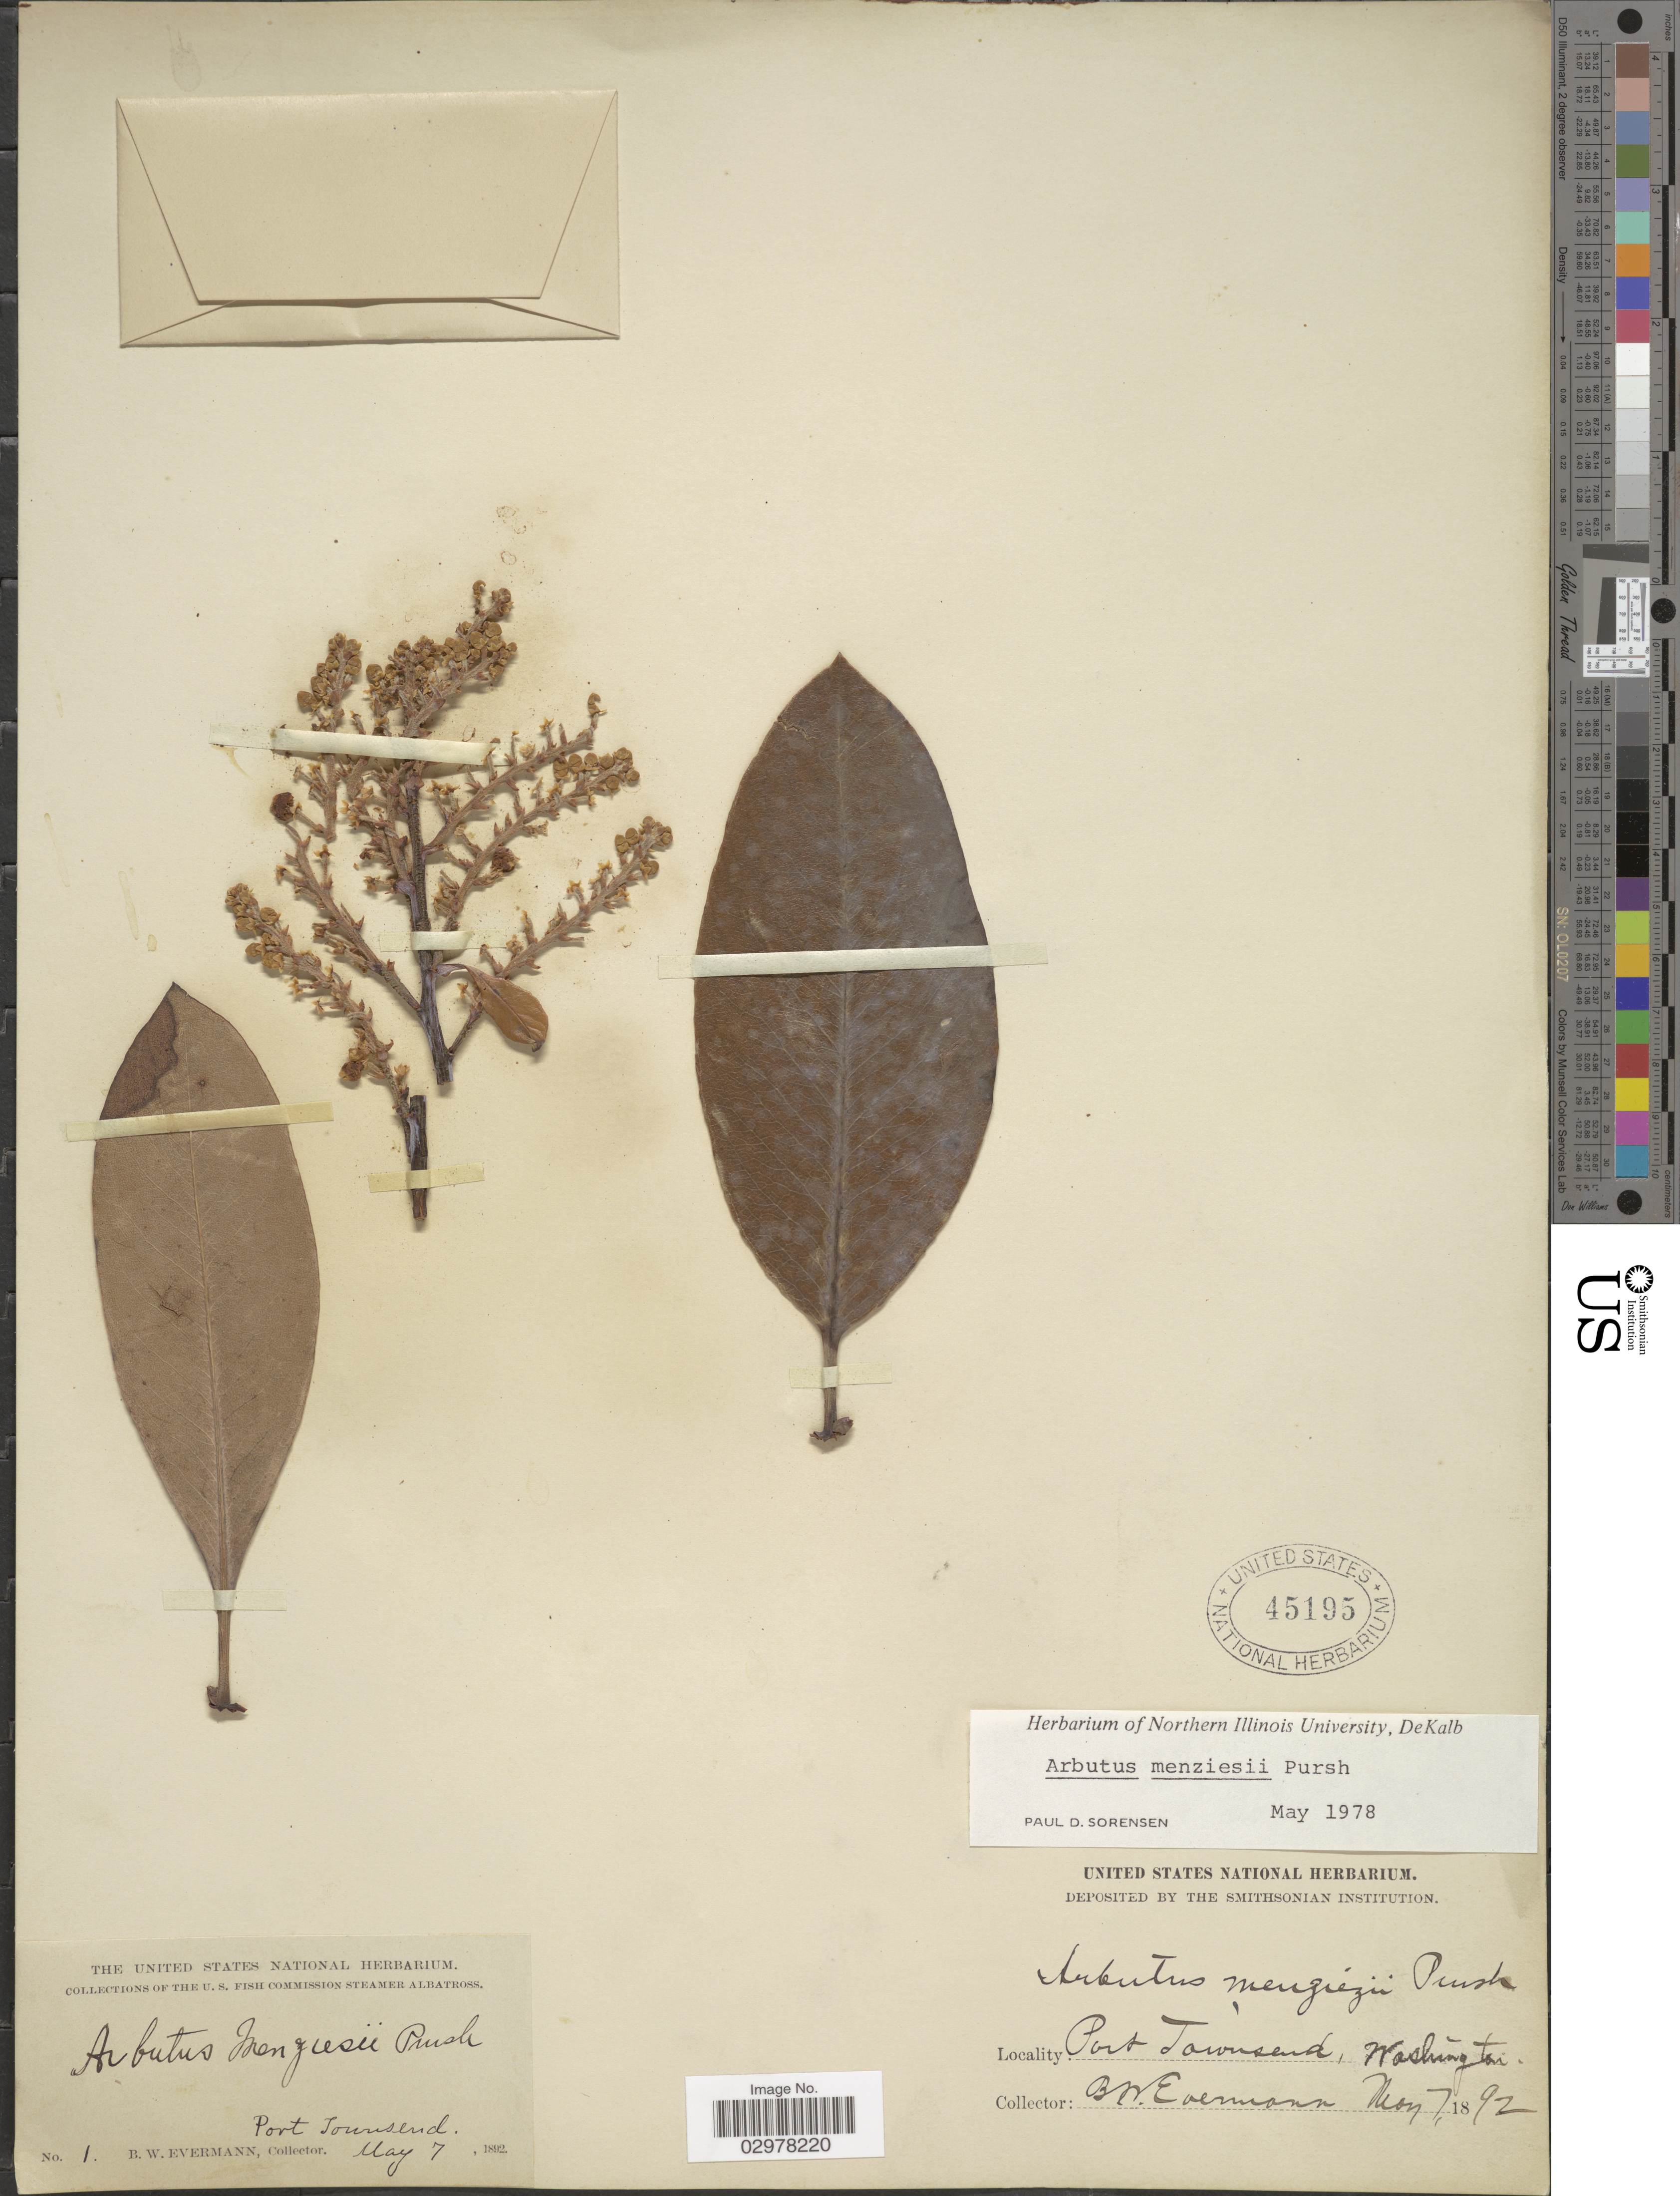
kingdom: Plantae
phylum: Tracheophyta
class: Magnoliopsida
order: Ericales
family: Ericaceae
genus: Arbutus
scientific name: Arbutus menziesii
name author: Pursh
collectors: B. W. Evermann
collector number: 1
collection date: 1892-05-07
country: United States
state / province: Washington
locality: Port Townsend.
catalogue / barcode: US 45195